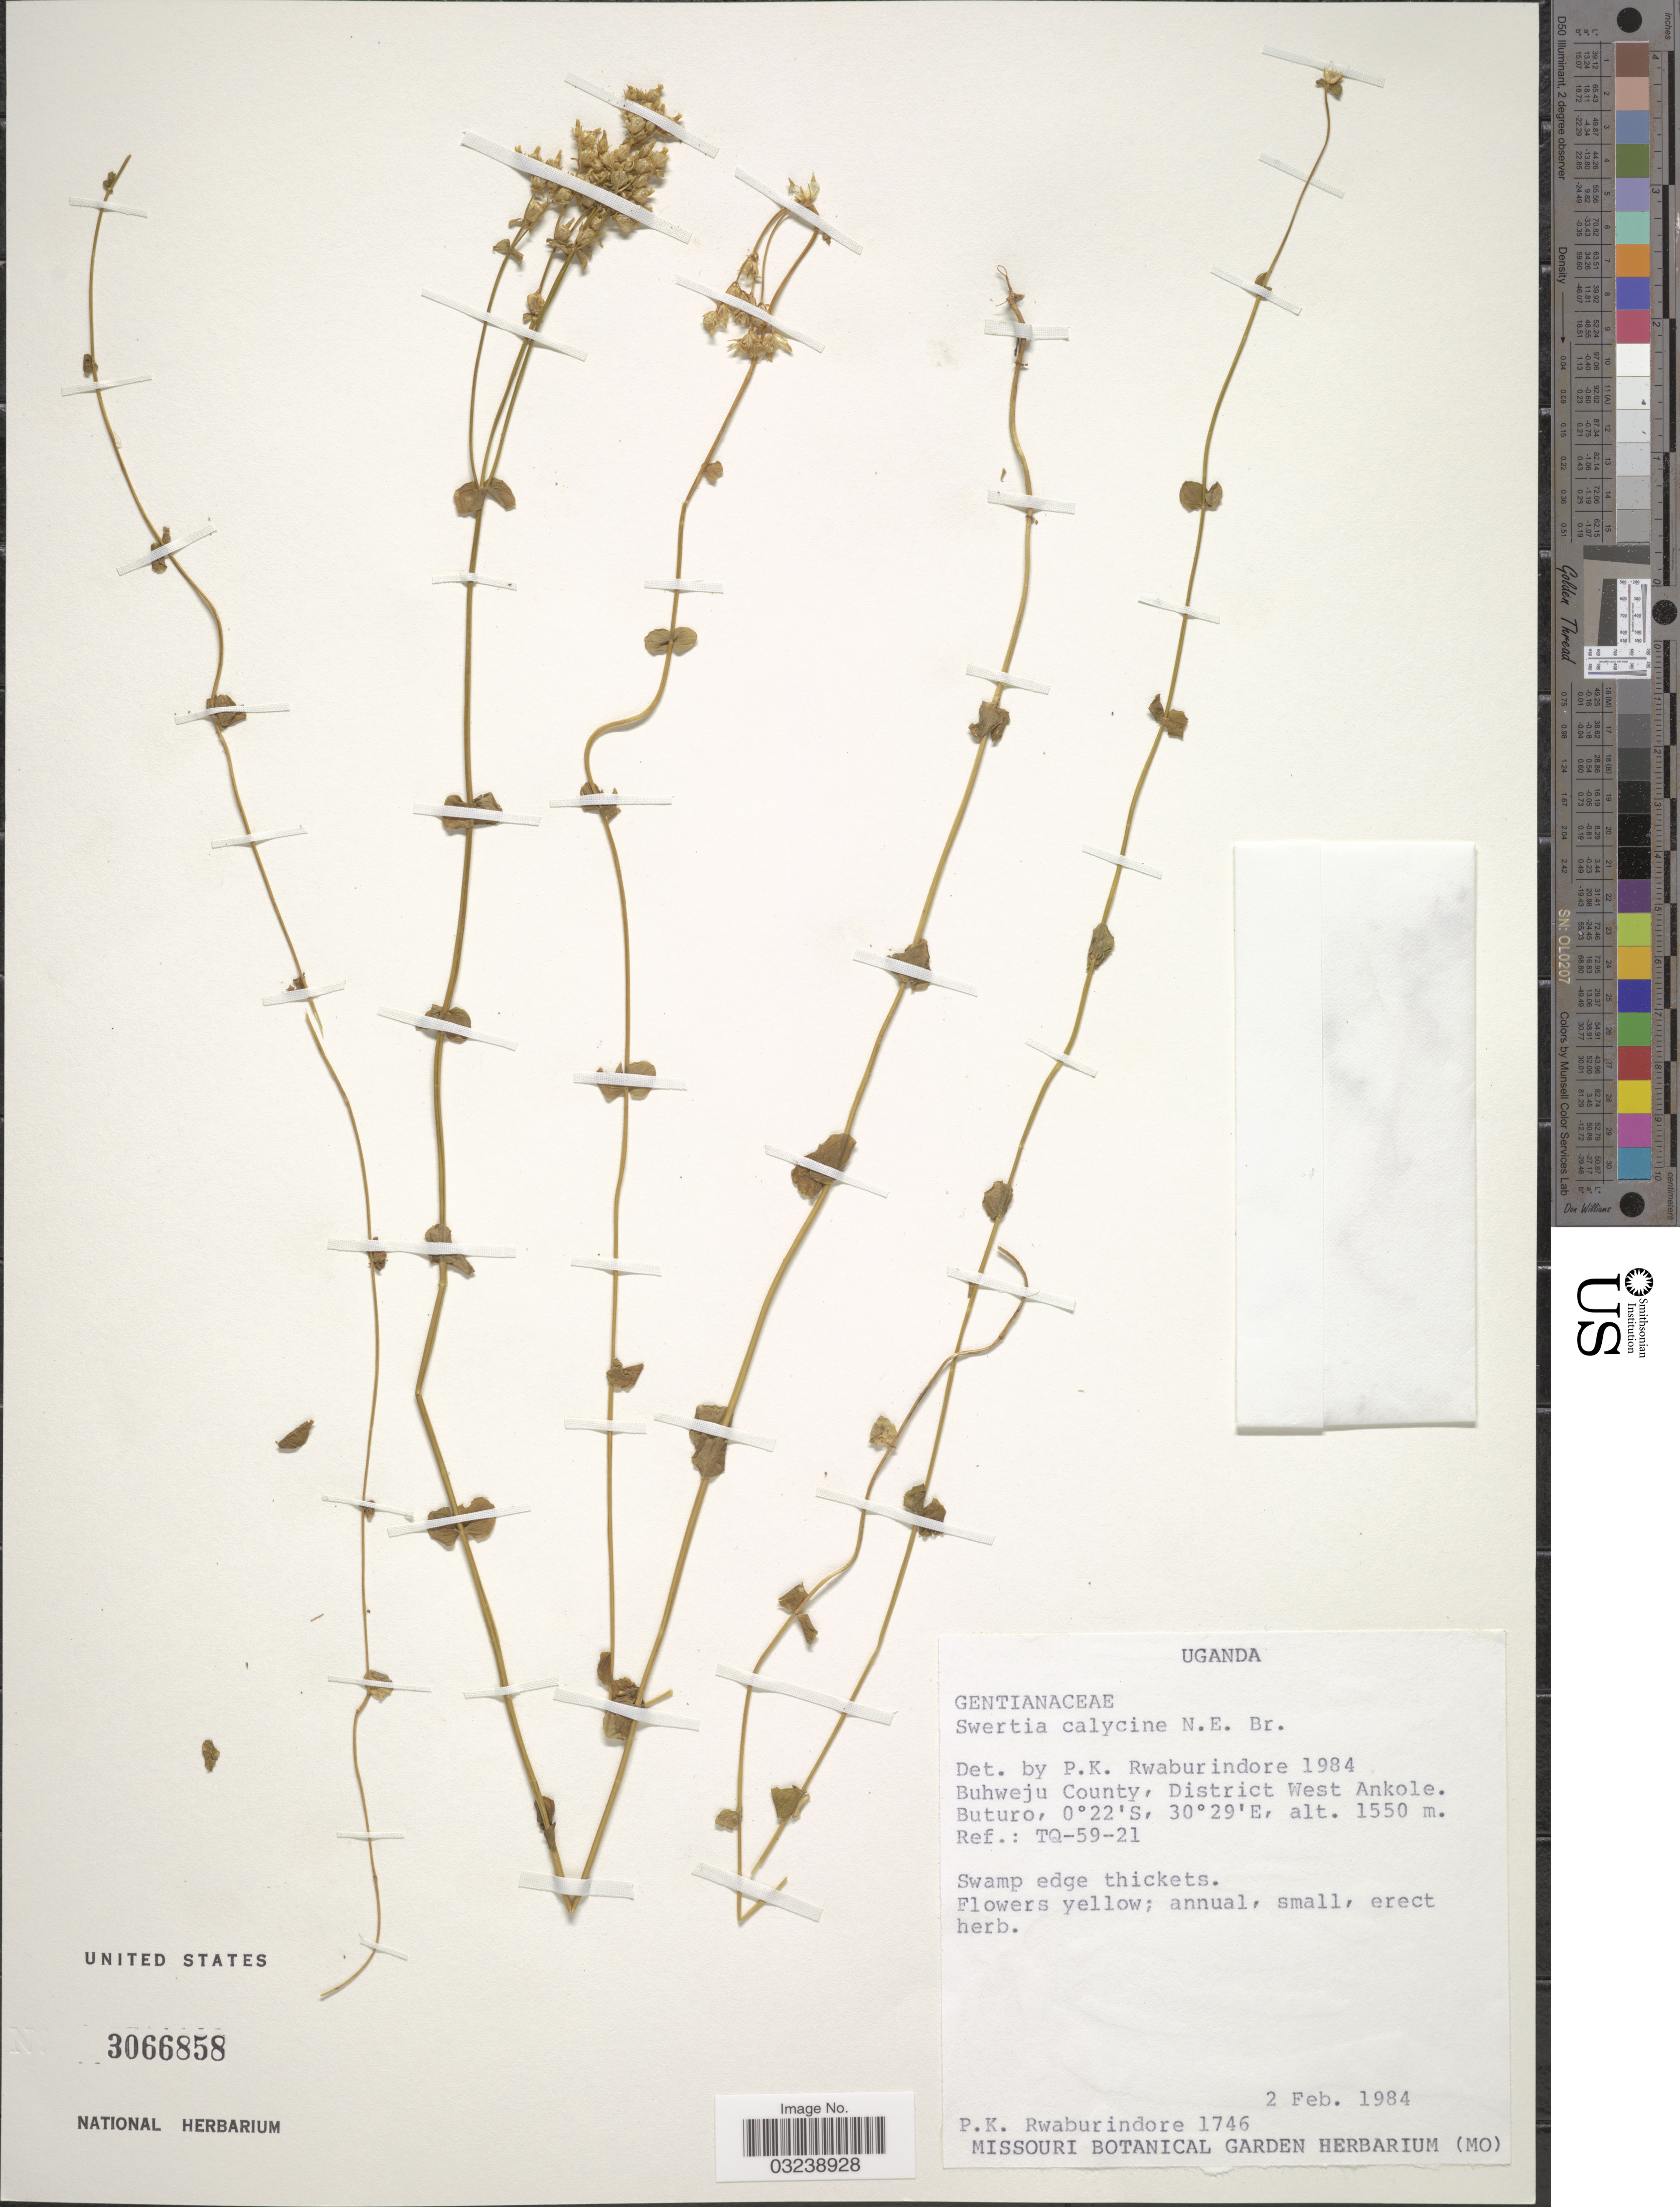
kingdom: Plantae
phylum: Tracheophyta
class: Magnoliopsida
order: Gentianales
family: Gentianaceae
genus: Swertia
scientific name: Swertia calycina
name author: Franch.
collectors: P. Rwaburindore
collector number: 1746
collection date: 1984-02-02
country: Uganda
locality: Buhweju County, District West Ankole. Buturo. Ref.: TQ-59-21.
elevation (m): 1550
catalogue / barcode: US 3066858